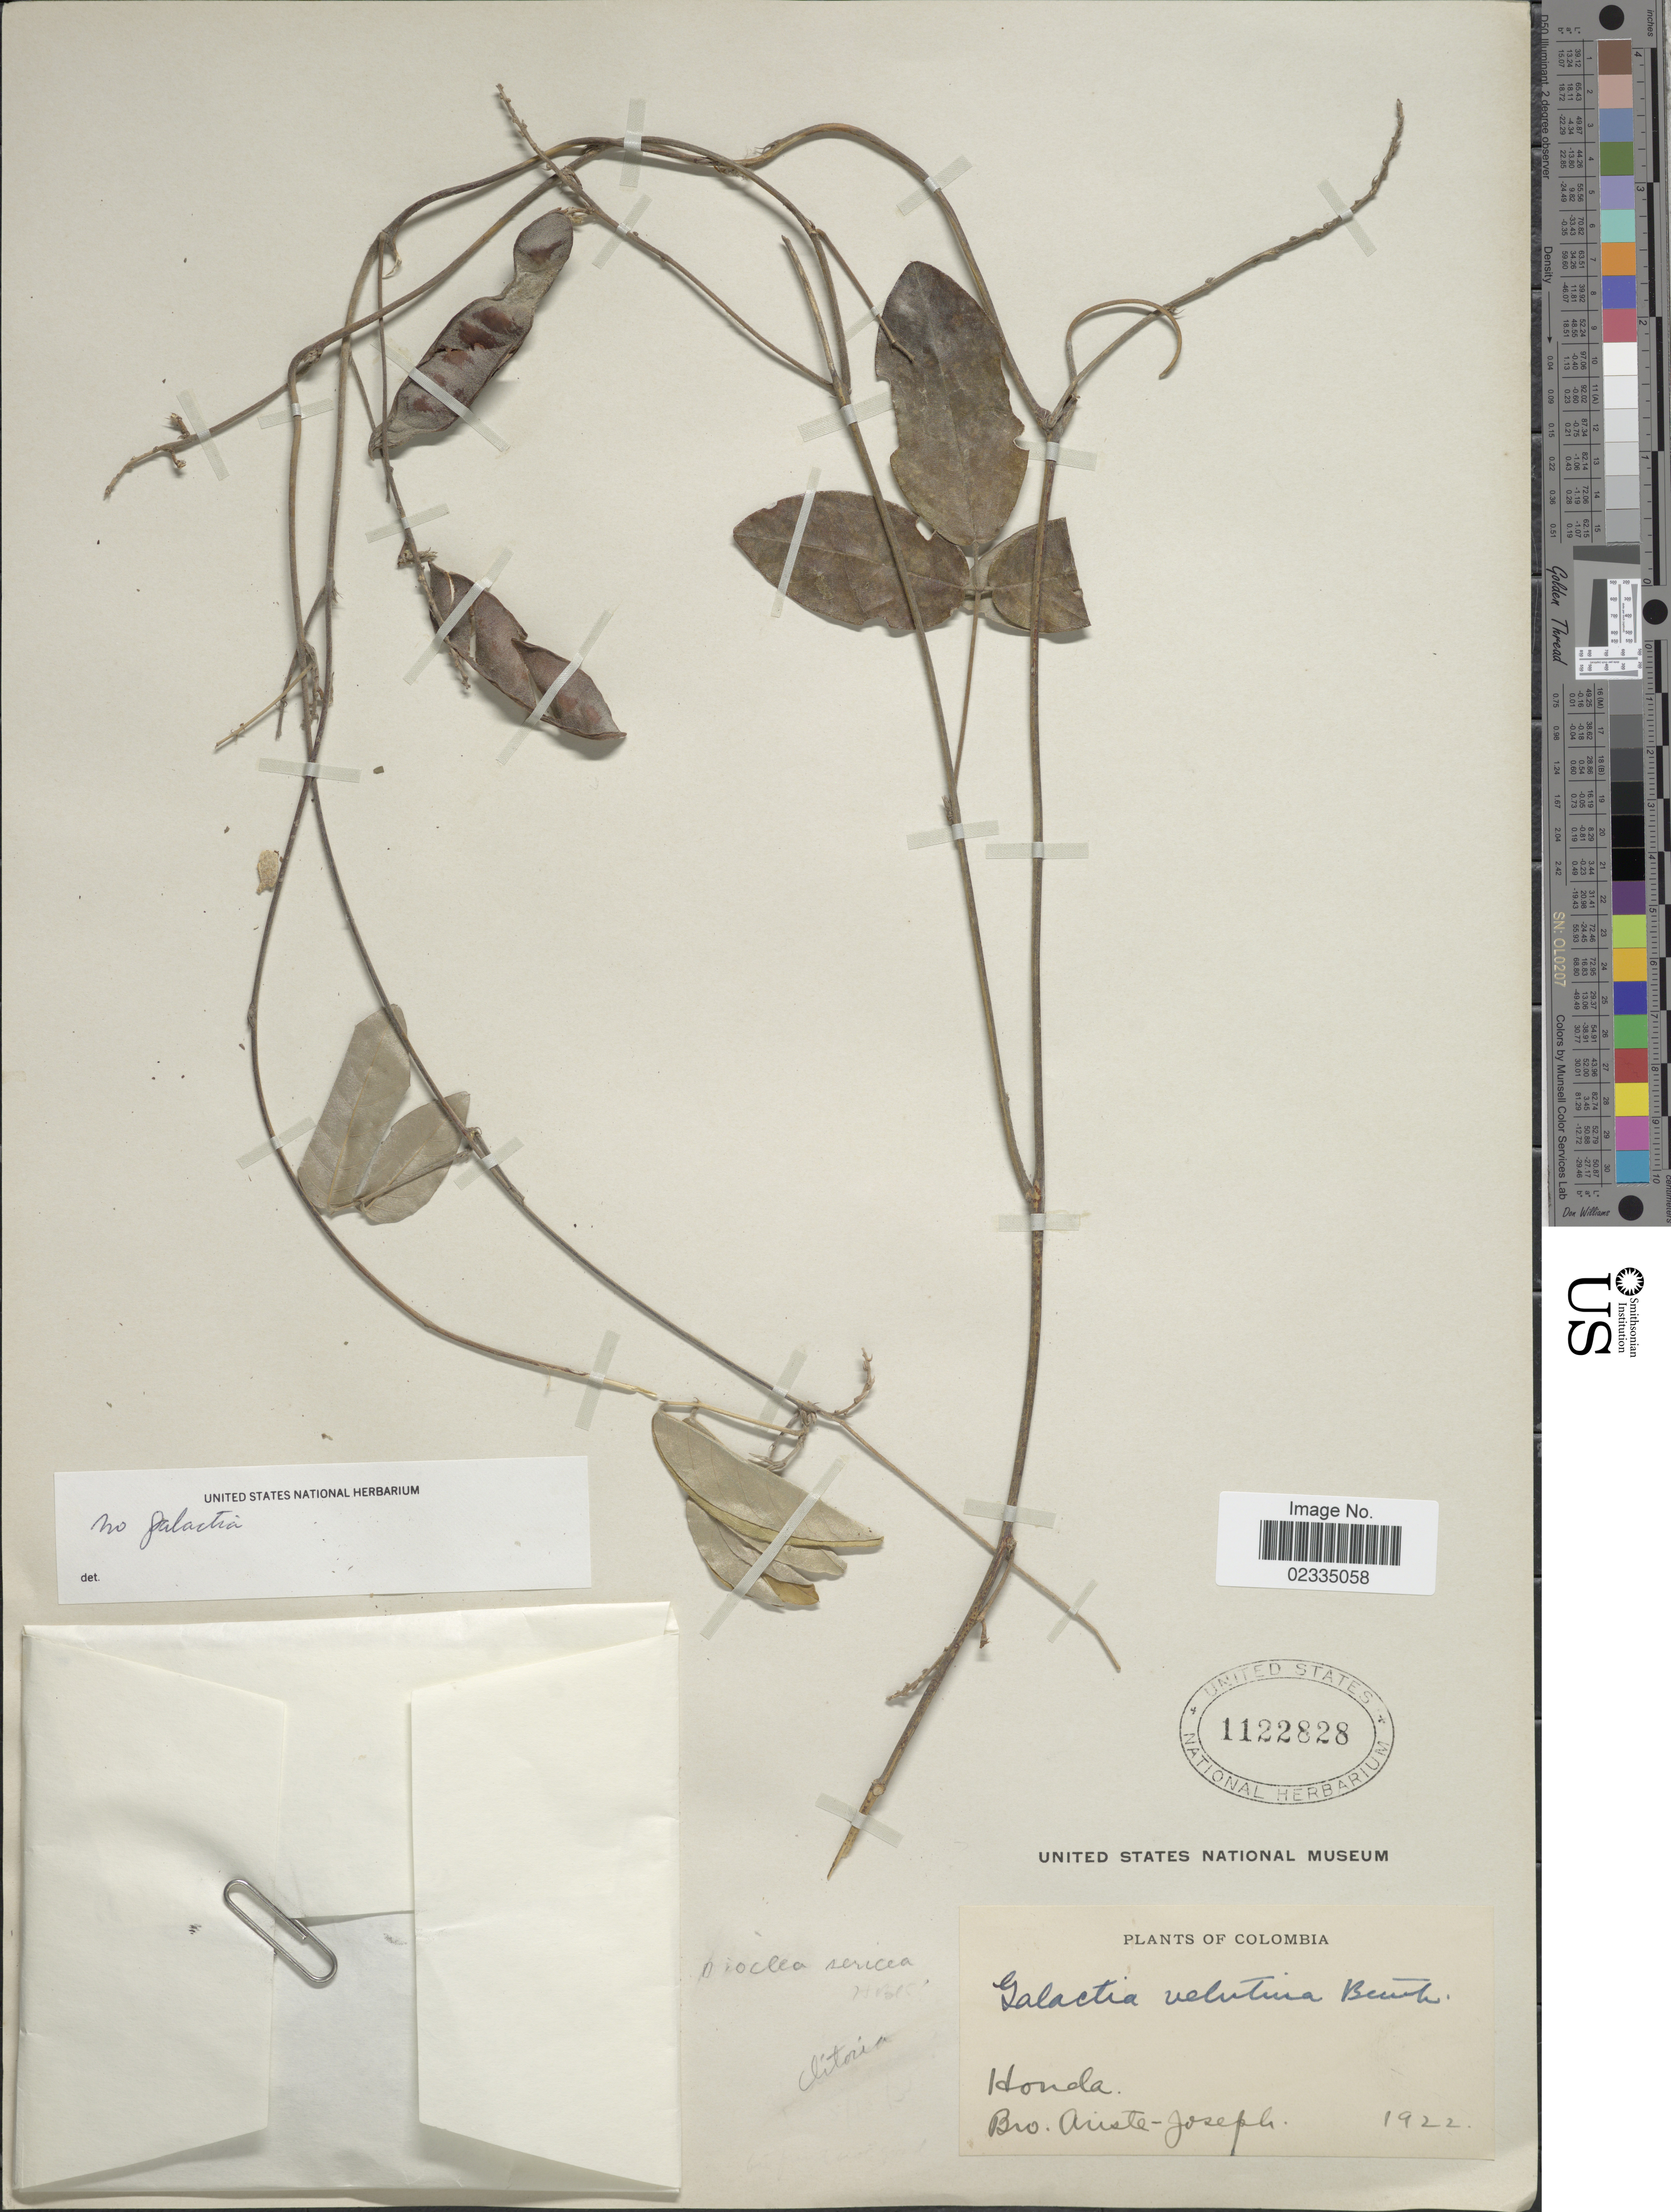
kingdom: Plantae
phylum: Tracheophyta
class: Magnoliopsida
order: Fabales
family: Fabaceae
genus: Clitoria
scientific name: Clitoria sp.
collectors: Bro. Ariste-Joseph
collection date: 1922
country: Colombia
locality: Honda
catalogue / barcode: US 1122828